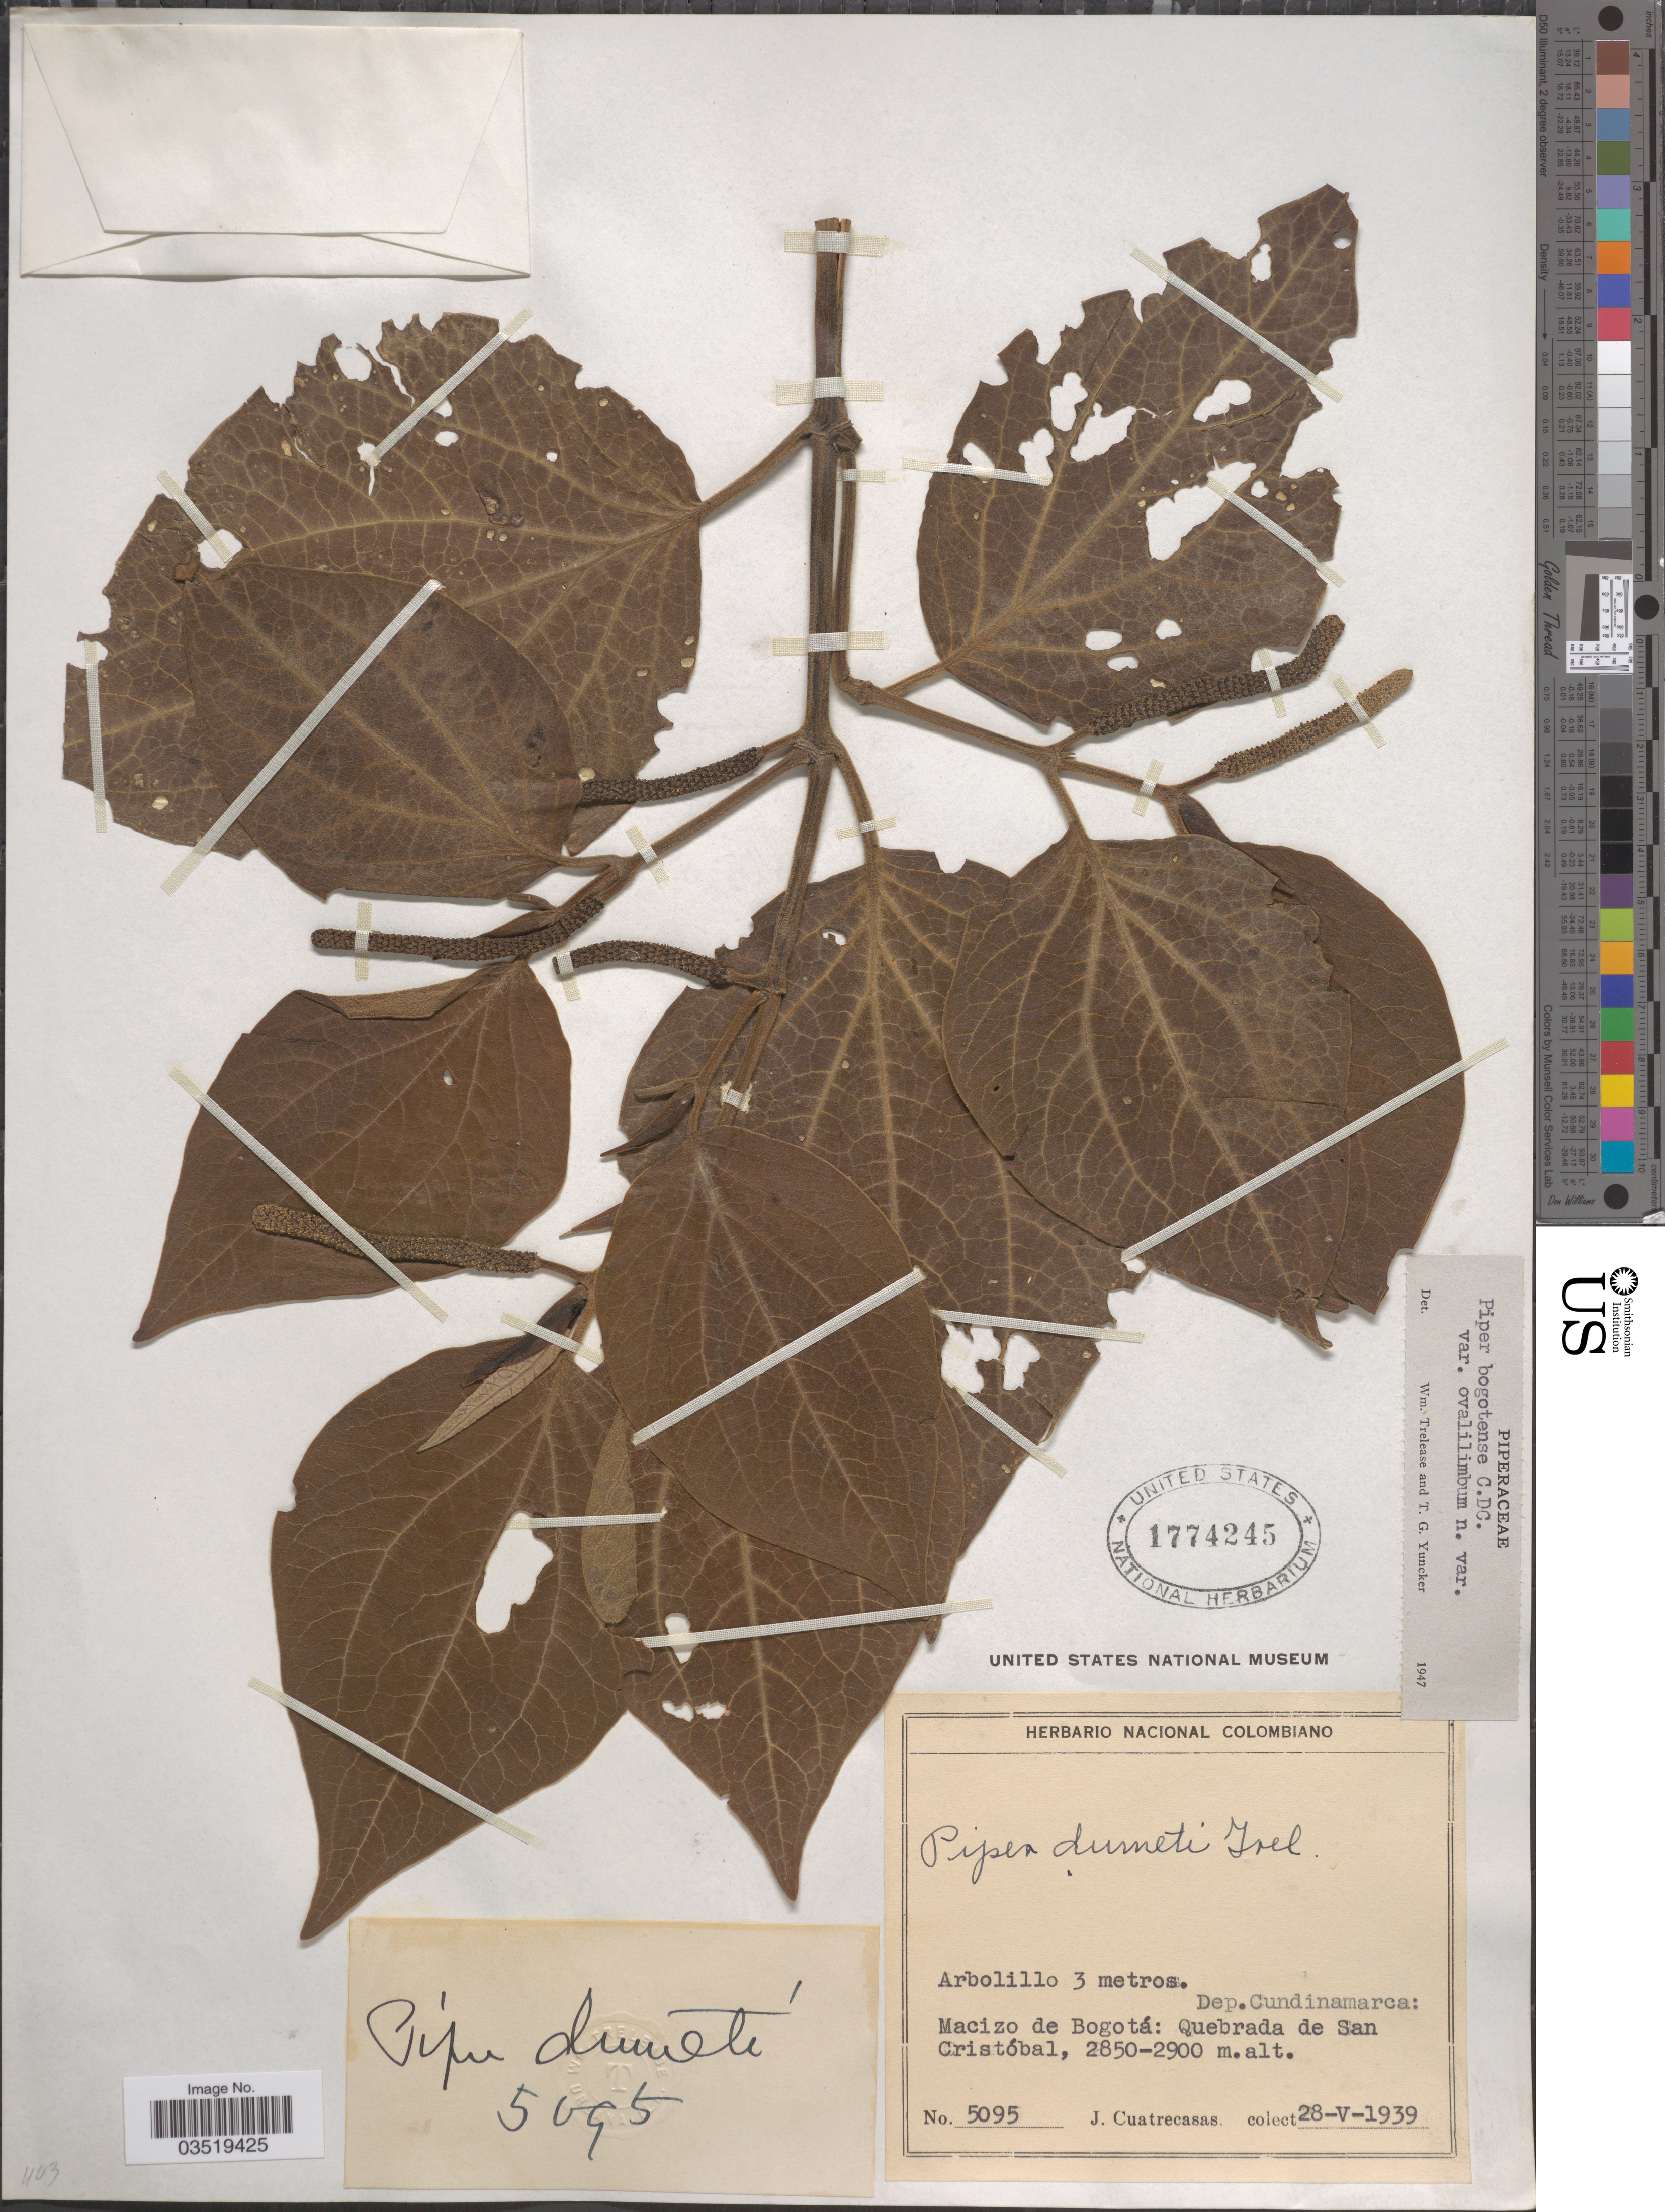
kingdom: Plantae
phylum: Tracheophyta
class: Magnoliopsida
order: Piperales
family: Piperaceae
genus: Piper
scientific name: Piper bogotense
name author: C. DC.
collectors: J. Cuatrecasas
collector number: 5095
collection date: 1939-05-28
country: Colombia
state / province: Bogota D.C.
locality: Macizo de Bogotá: Quebrada de San Cristóbal.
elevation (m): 2850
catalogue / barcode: US 1774245